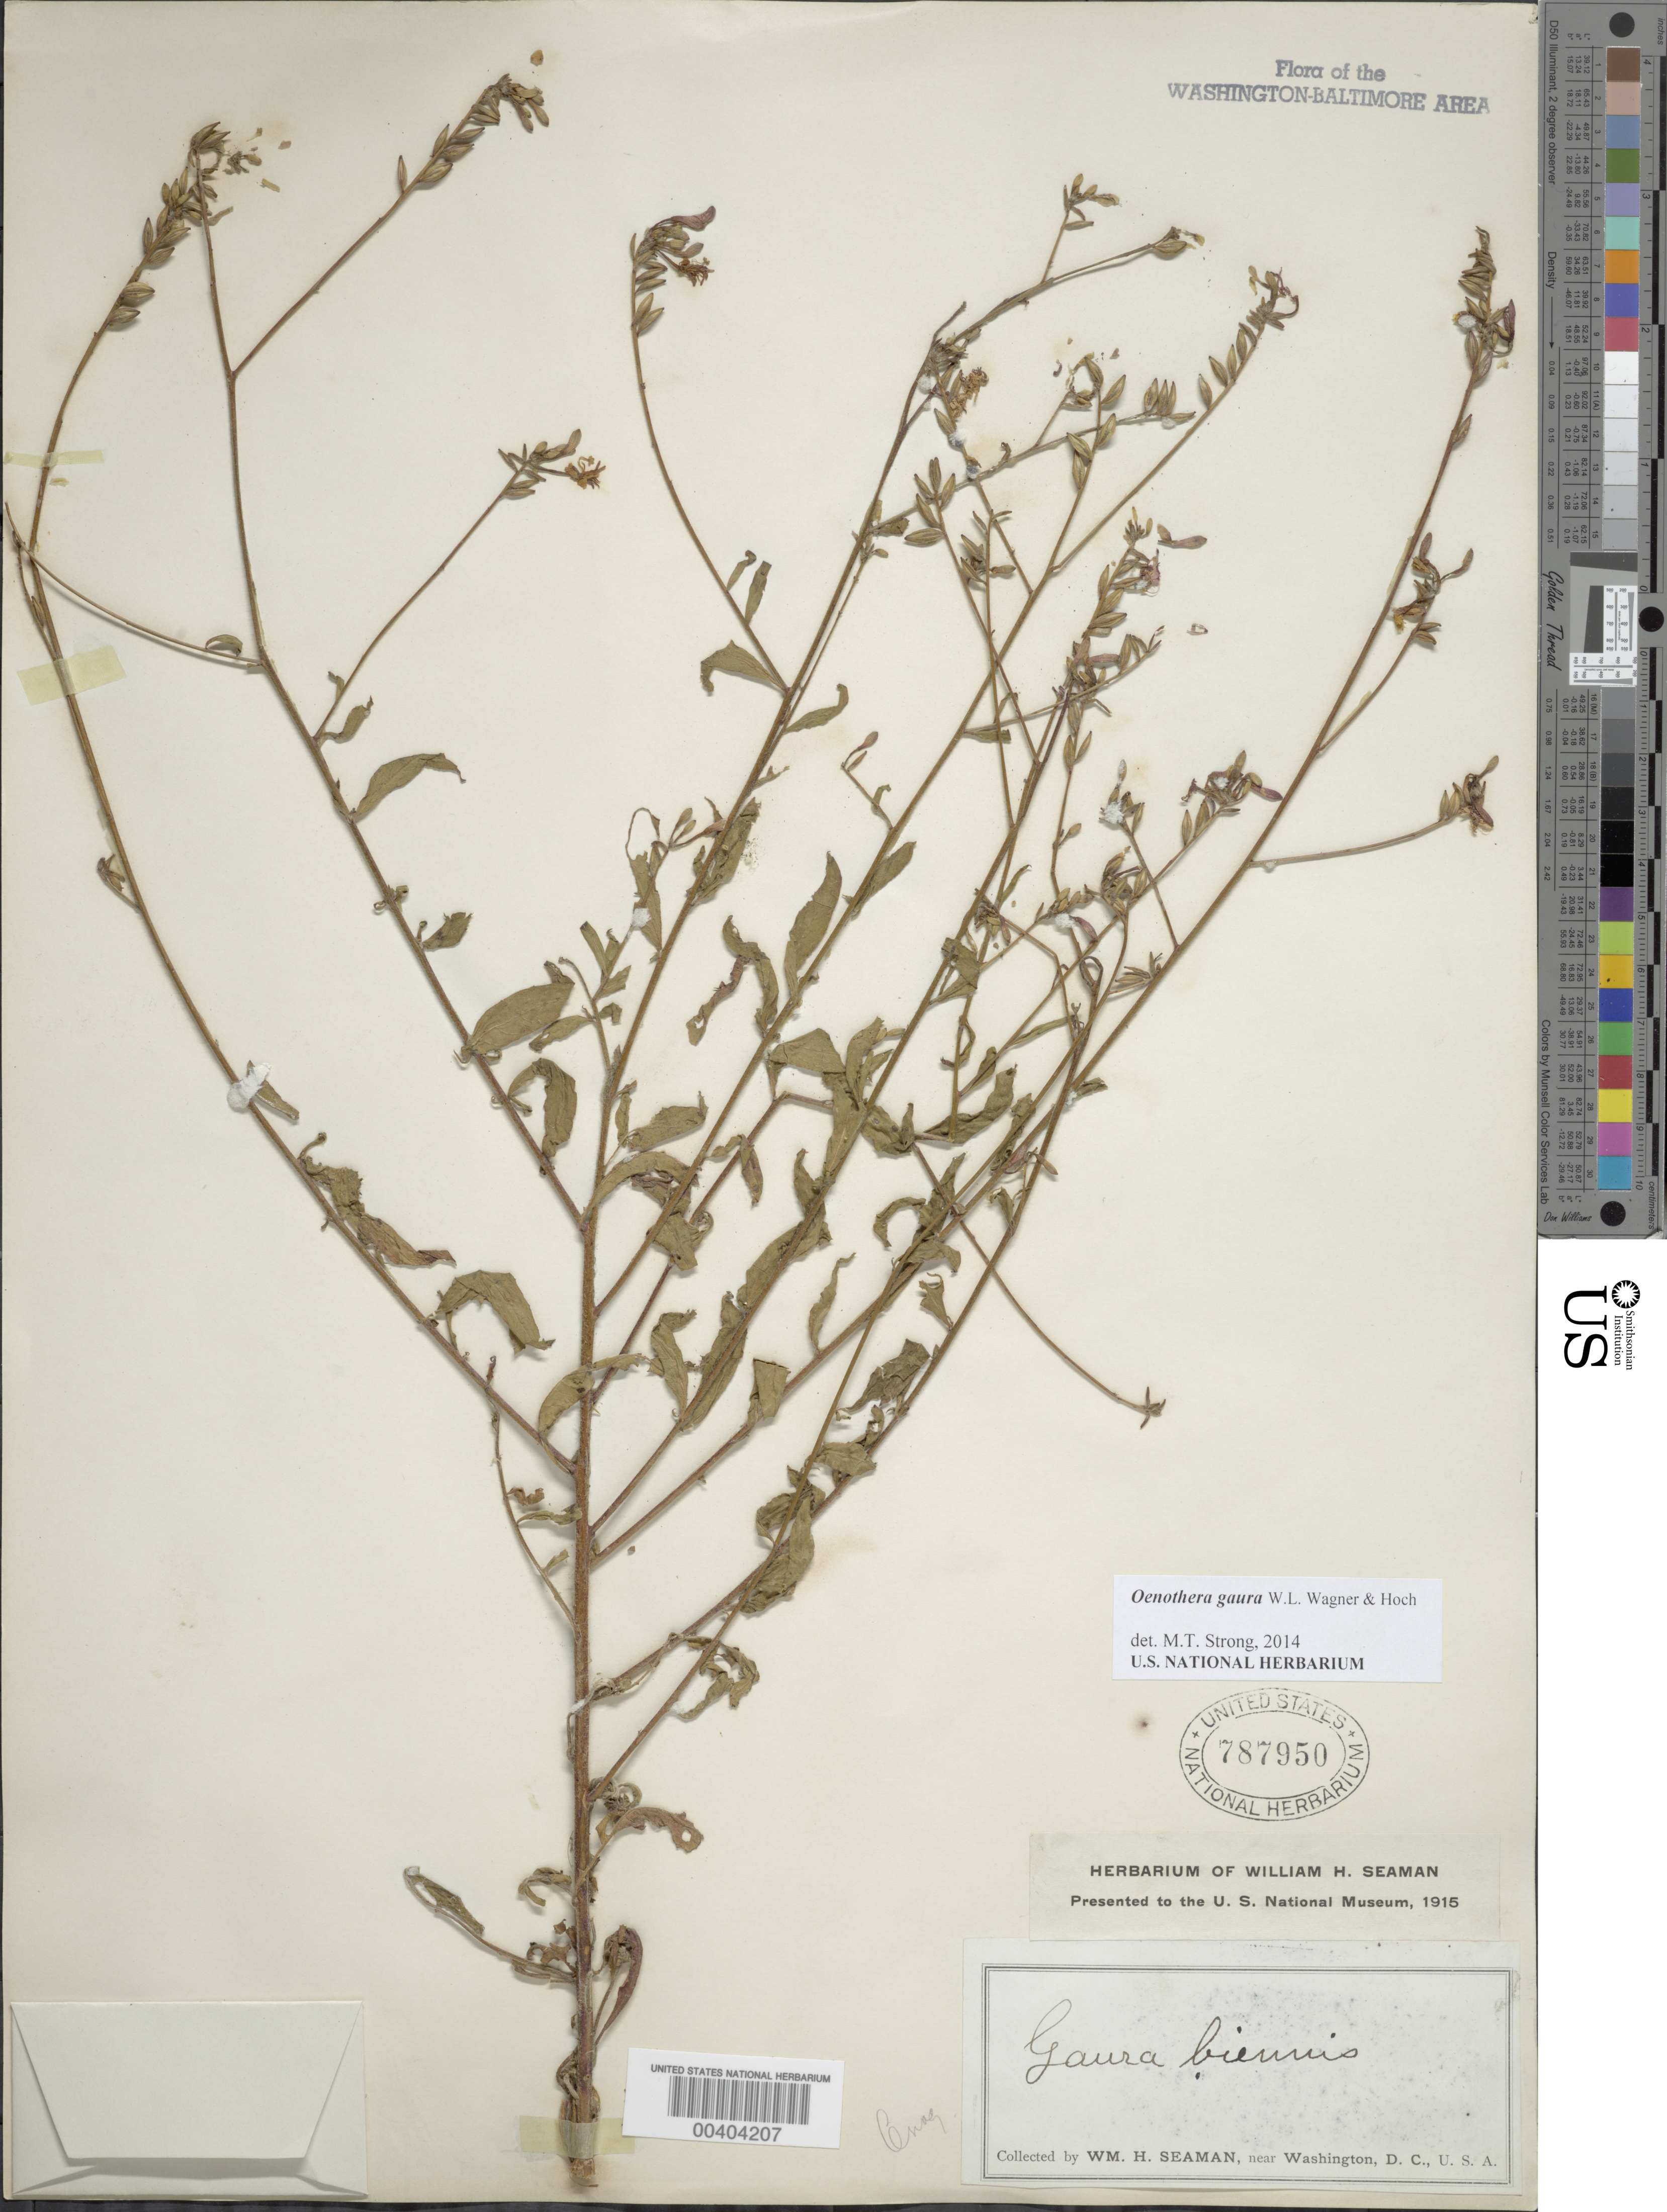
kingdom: Plantae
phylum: Tracheophyta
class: Magnoliopsida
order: Myrtales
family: Onagraceae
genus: Oenothera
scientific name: Oenothera gaura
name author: W.L. Wagner & Hoch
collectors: W. Seaman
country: United States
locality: Near Washington DC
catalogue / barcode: US 787950